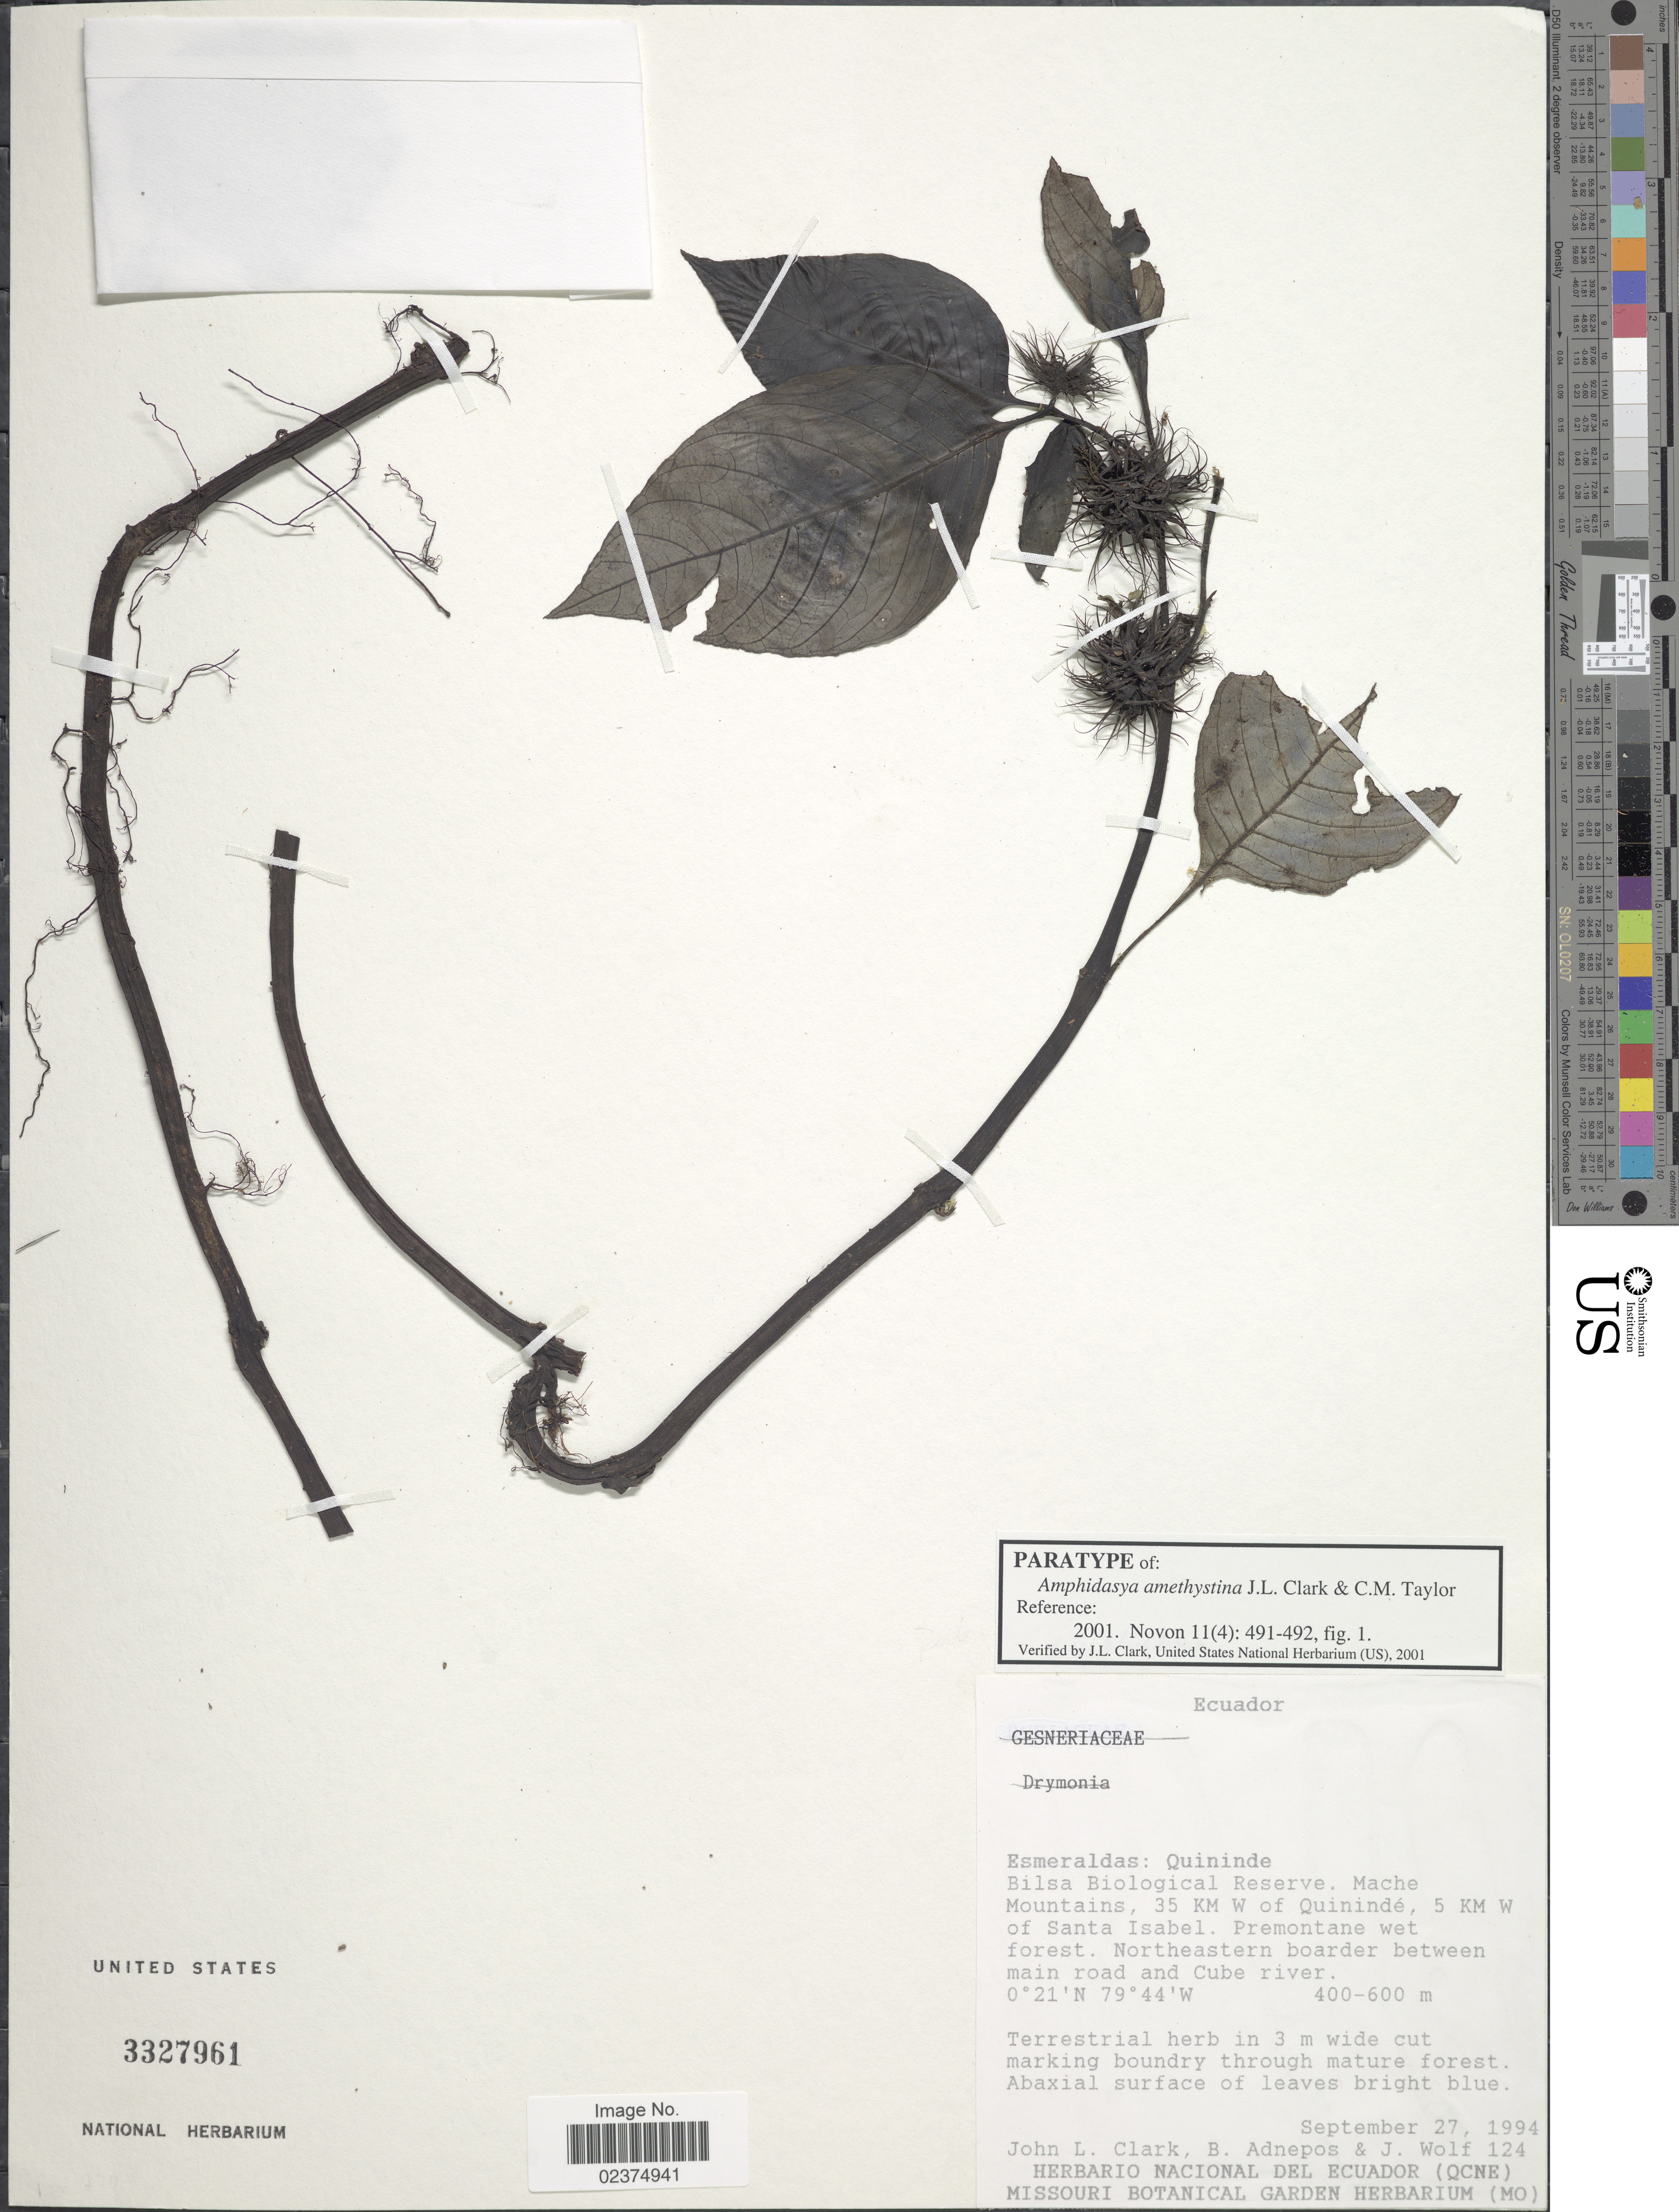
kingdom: Plantae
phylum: Tracheophyta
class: Magnoliopsida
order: Gentianales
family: Rubiaceae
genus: Amphidasya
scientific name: Amphidasya amethystina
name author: J.L. Clark & C.M. Taylor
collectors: J. L. Clark, B. Adnepos & J. Wolf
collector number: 124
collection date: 1994-09-27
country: Ecuador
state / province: Esmeraldas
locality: Quininde. Bilsa Biological Reserve. Mache Mountains, 35 km W of Quininde, 5 km W of Santa Isabel. Northeastern boarder between main road and Cube river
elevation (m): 400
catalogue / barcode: US 3327961